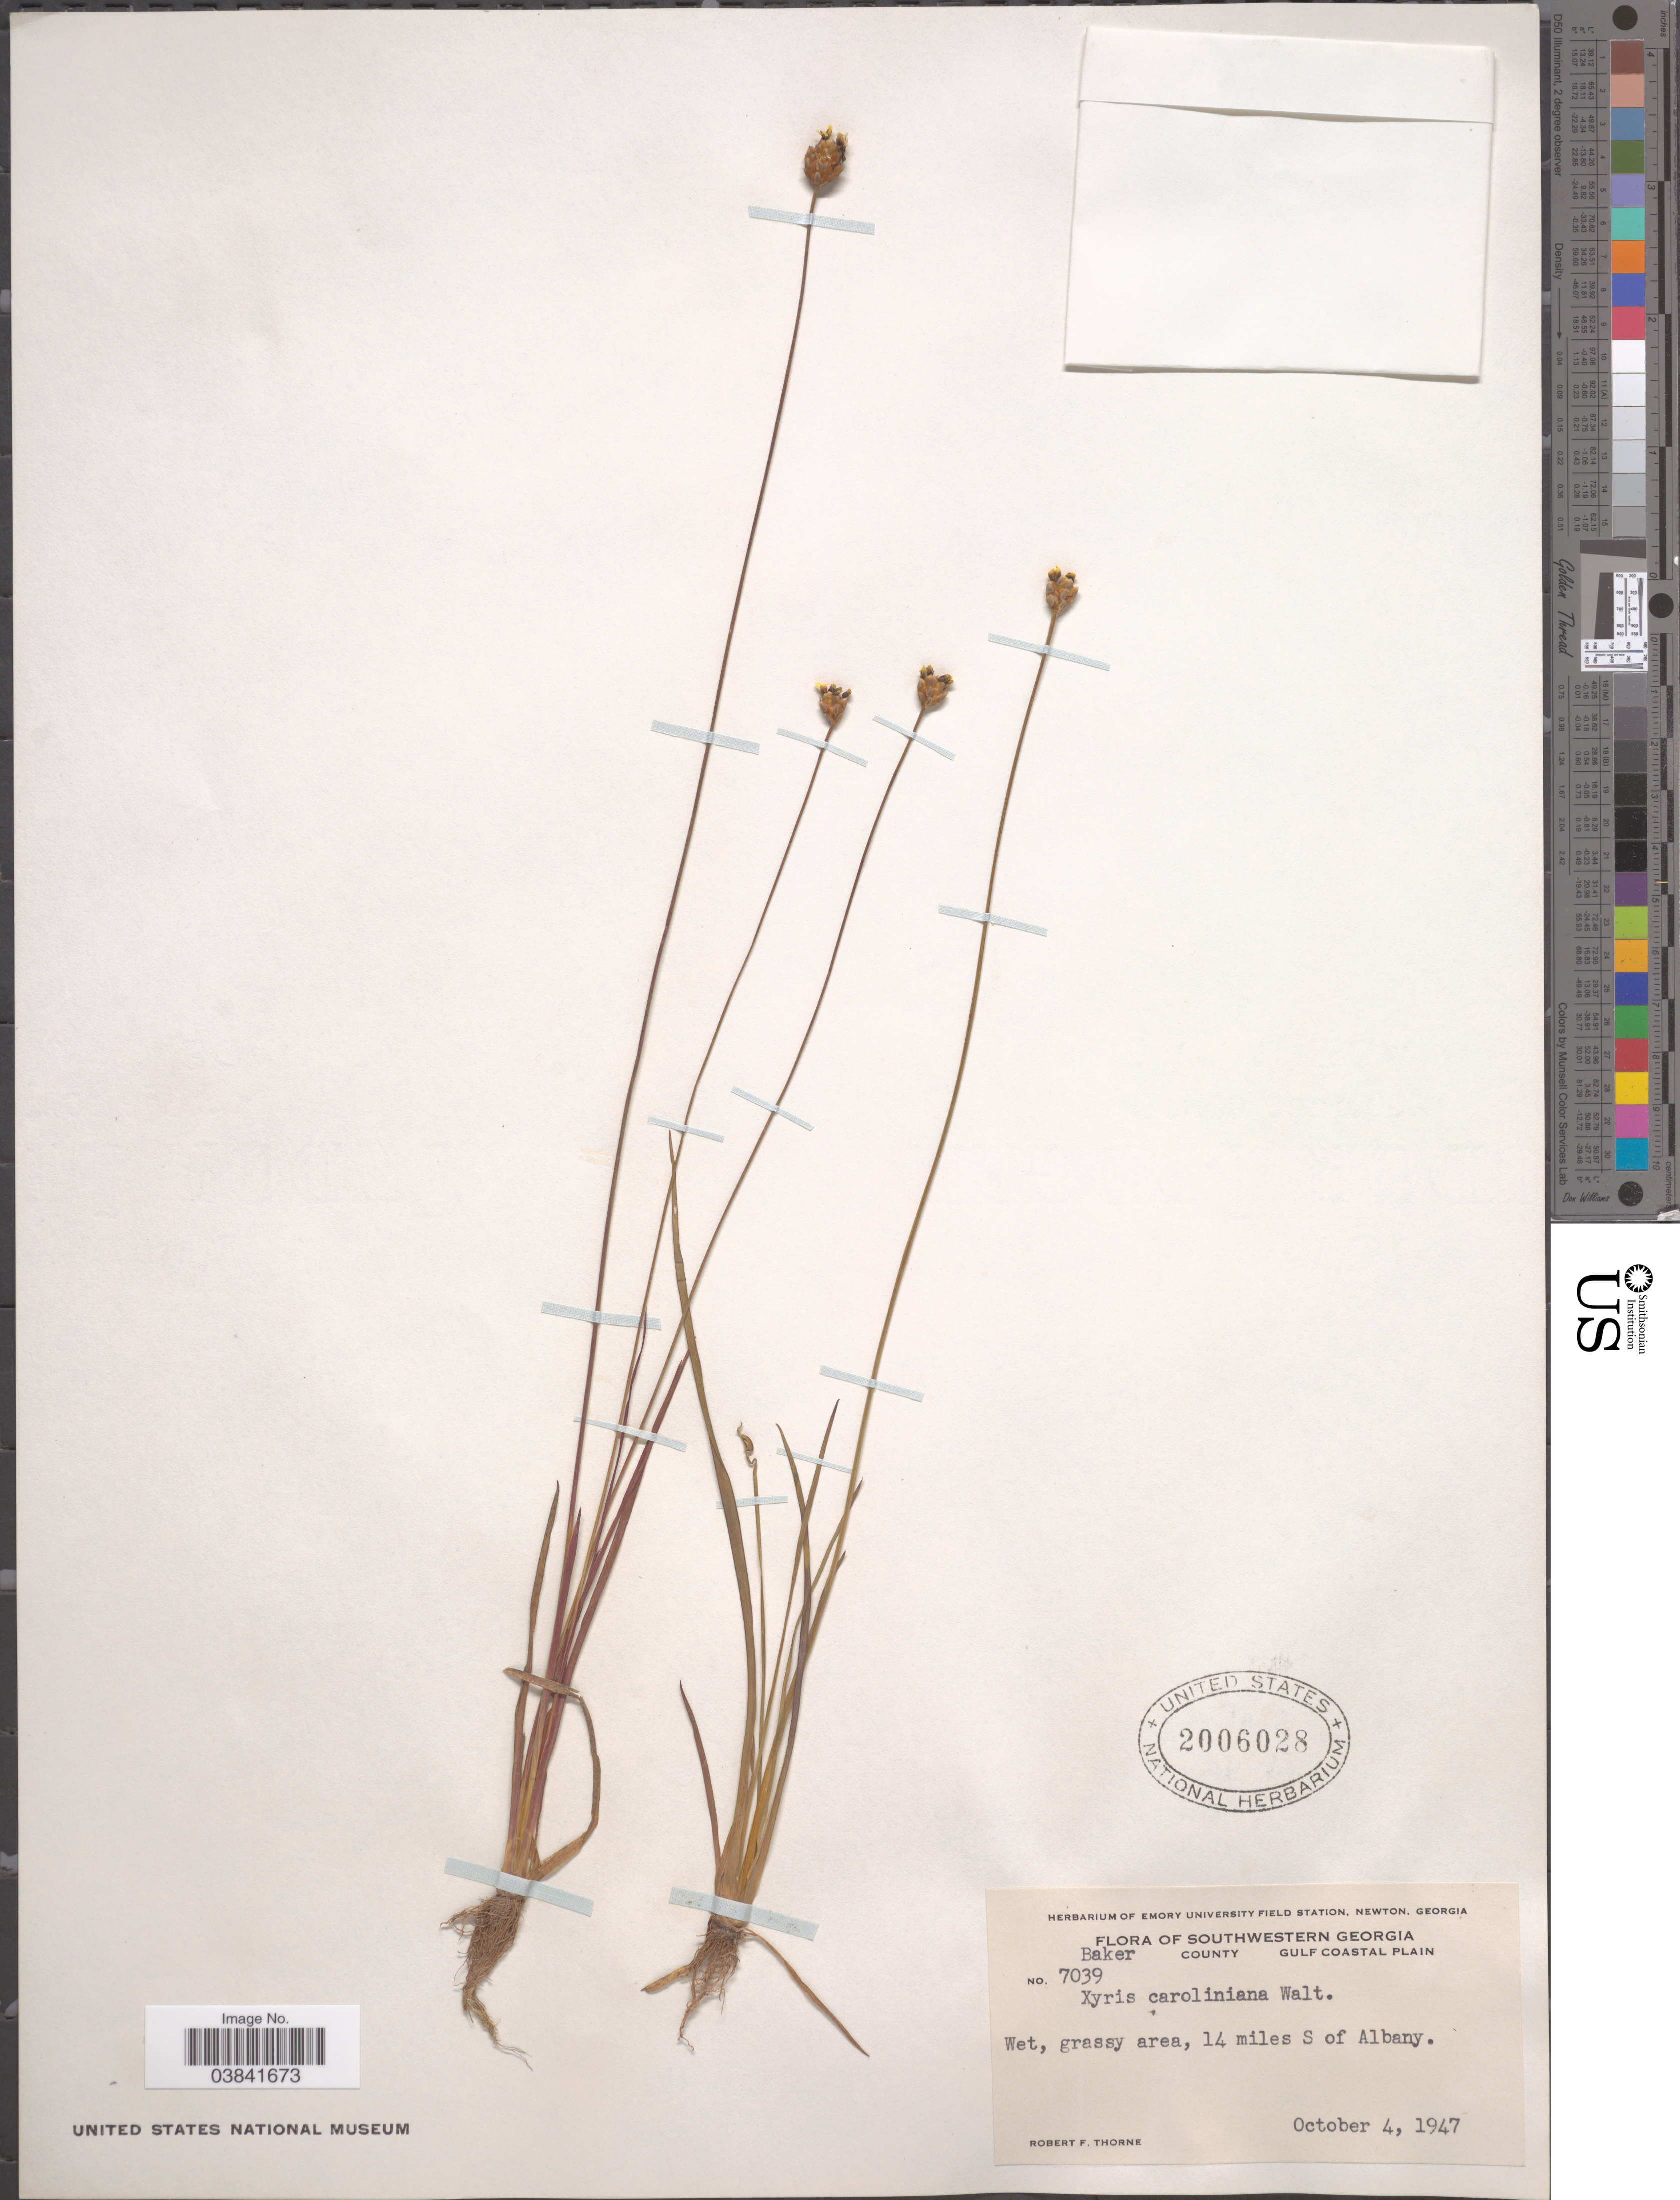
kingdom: Plantae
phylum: Tracheophyta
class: Liliopsida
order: Poales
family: Xyridaceae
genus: Xyris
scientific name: Xyris difformis var. difformis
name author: Chapm.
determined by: Kral, Robert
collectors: R. F. Thorne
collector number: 7039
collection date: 1947-10-04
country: United States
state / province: Georgia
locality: Southwestern Georgia. Baker County. Gulf Coastal Plain. 14 miles S of Albany.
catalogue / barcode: US 2006028